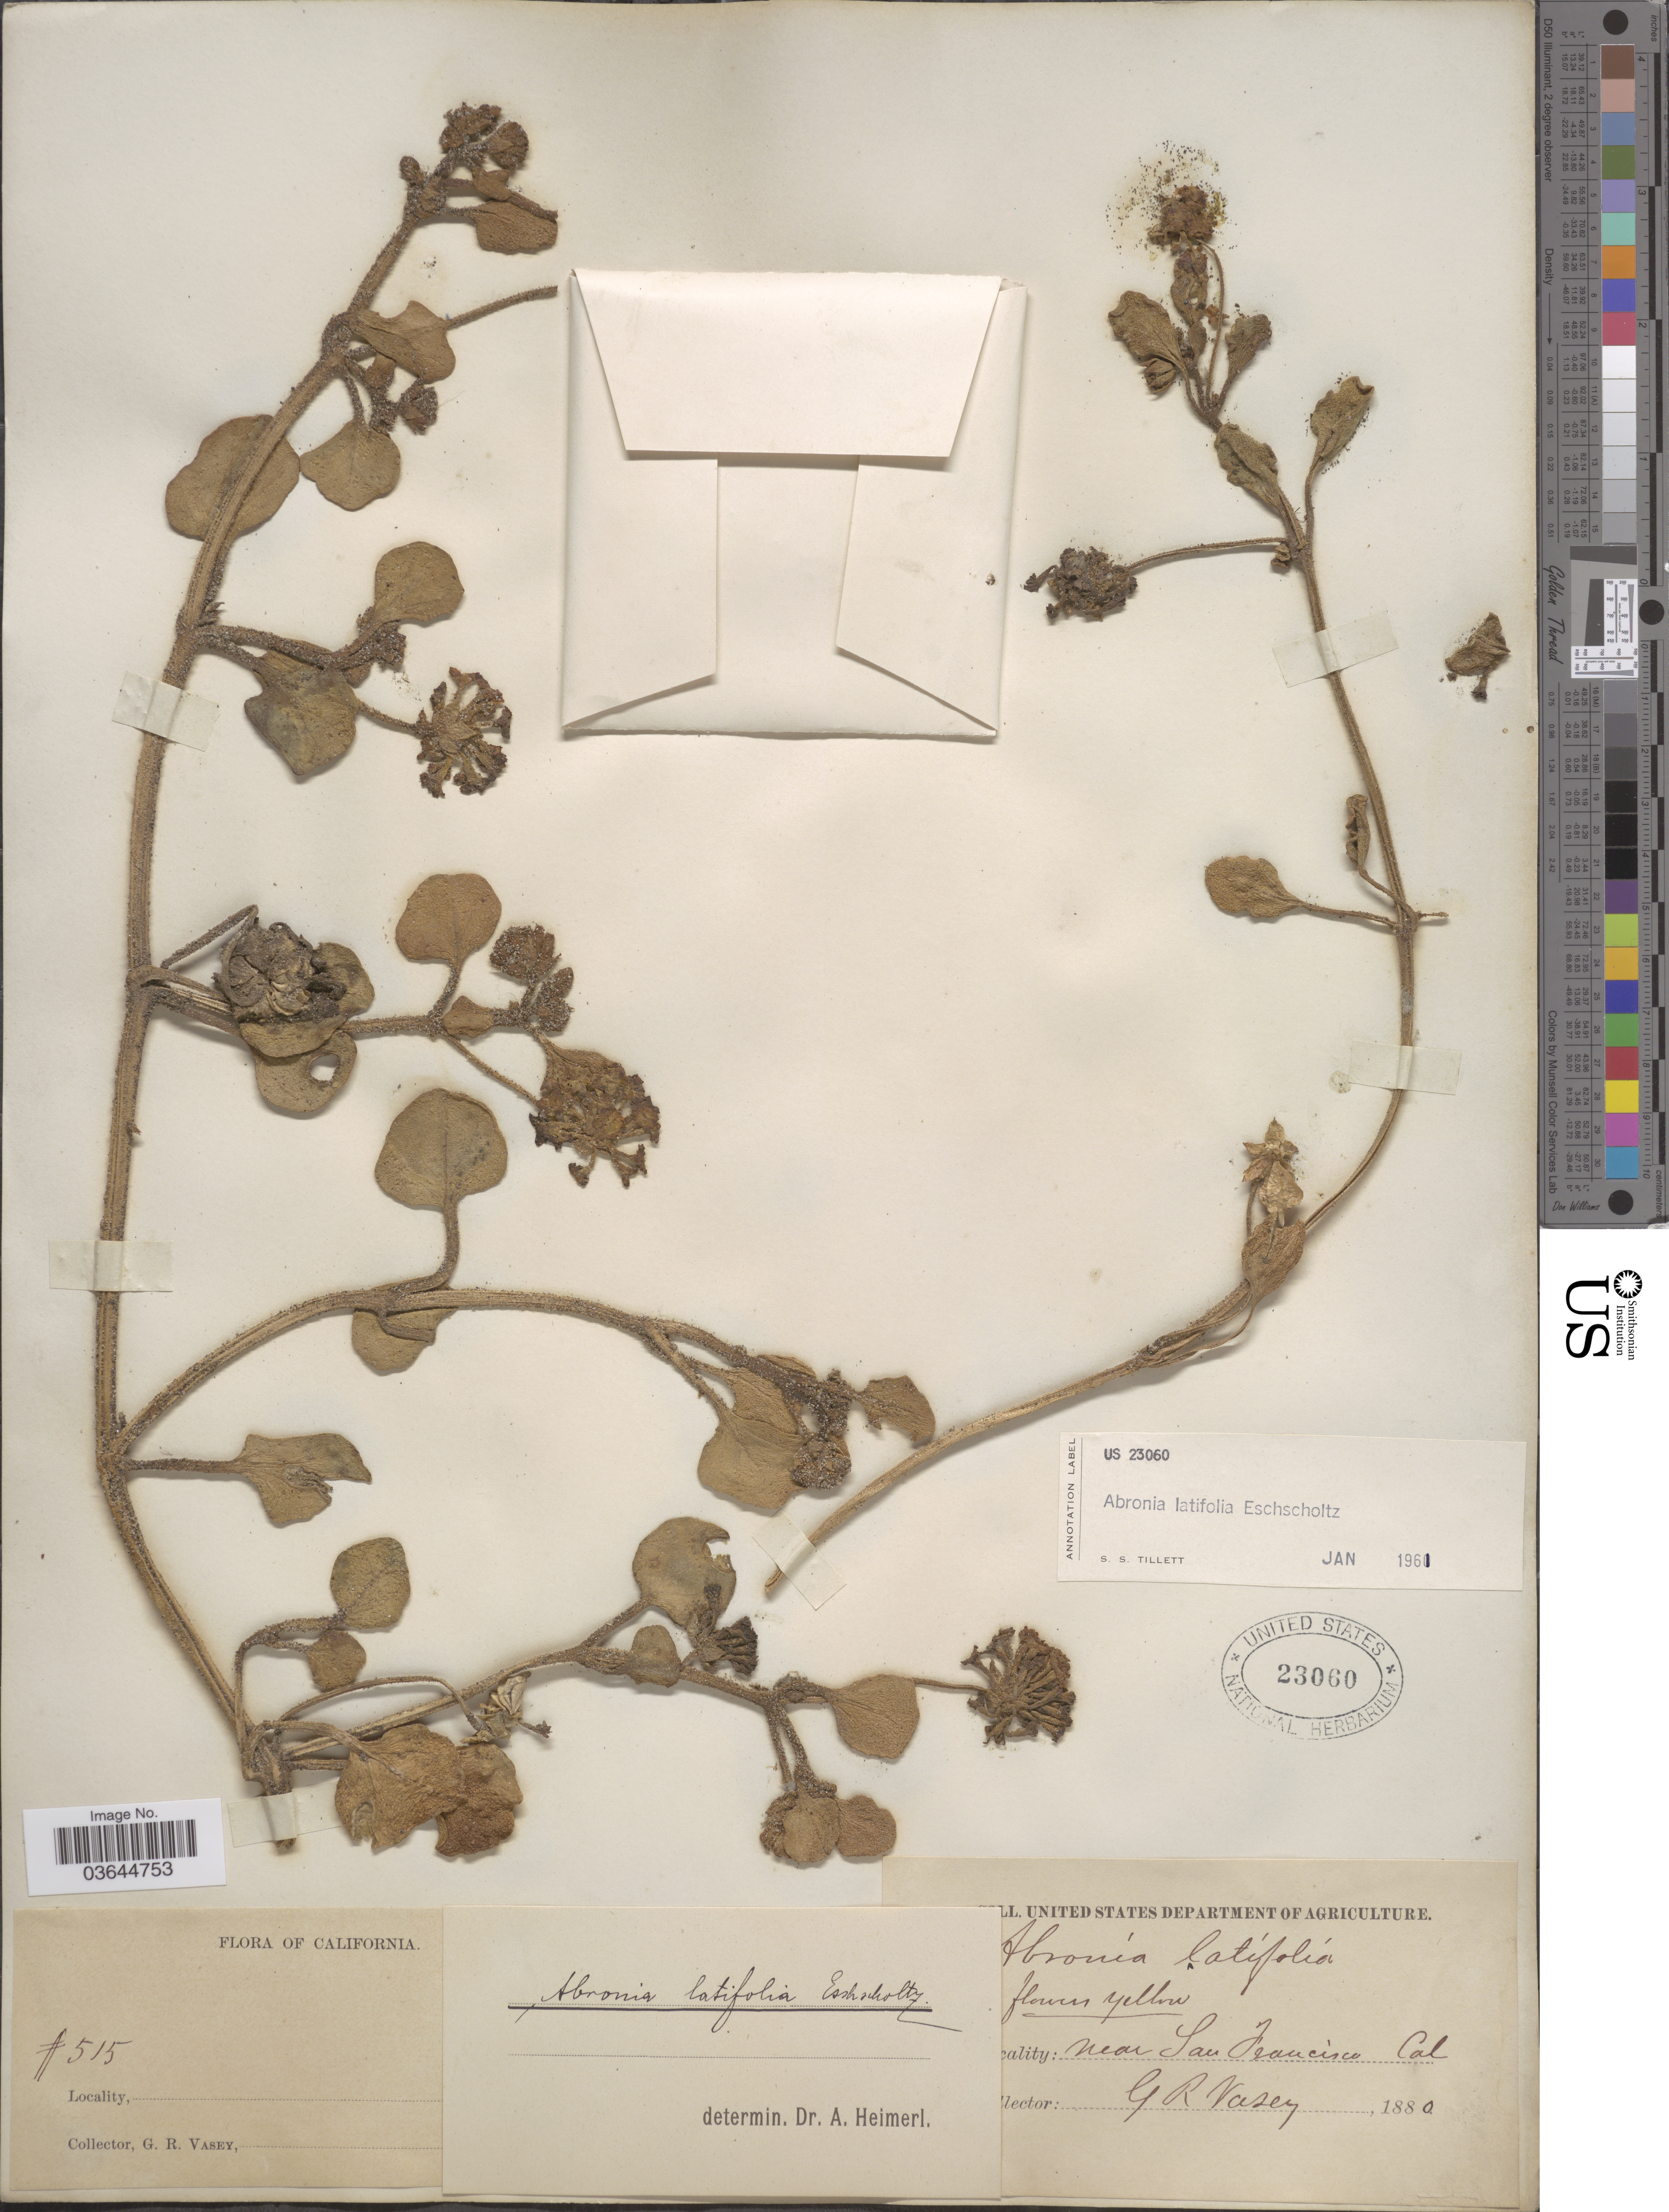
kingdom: Plantae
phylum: Tracheophyta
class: Magnoliopsida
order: Caryophyllales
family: Nyctaginaceae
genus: Abronia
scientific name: Abronia latifolia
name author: Eschsch.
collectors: G. R. Vasey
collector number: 515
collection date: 1880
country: United States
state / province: California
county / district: San Francisco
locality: Near San Francisco.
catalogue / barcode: US 23060